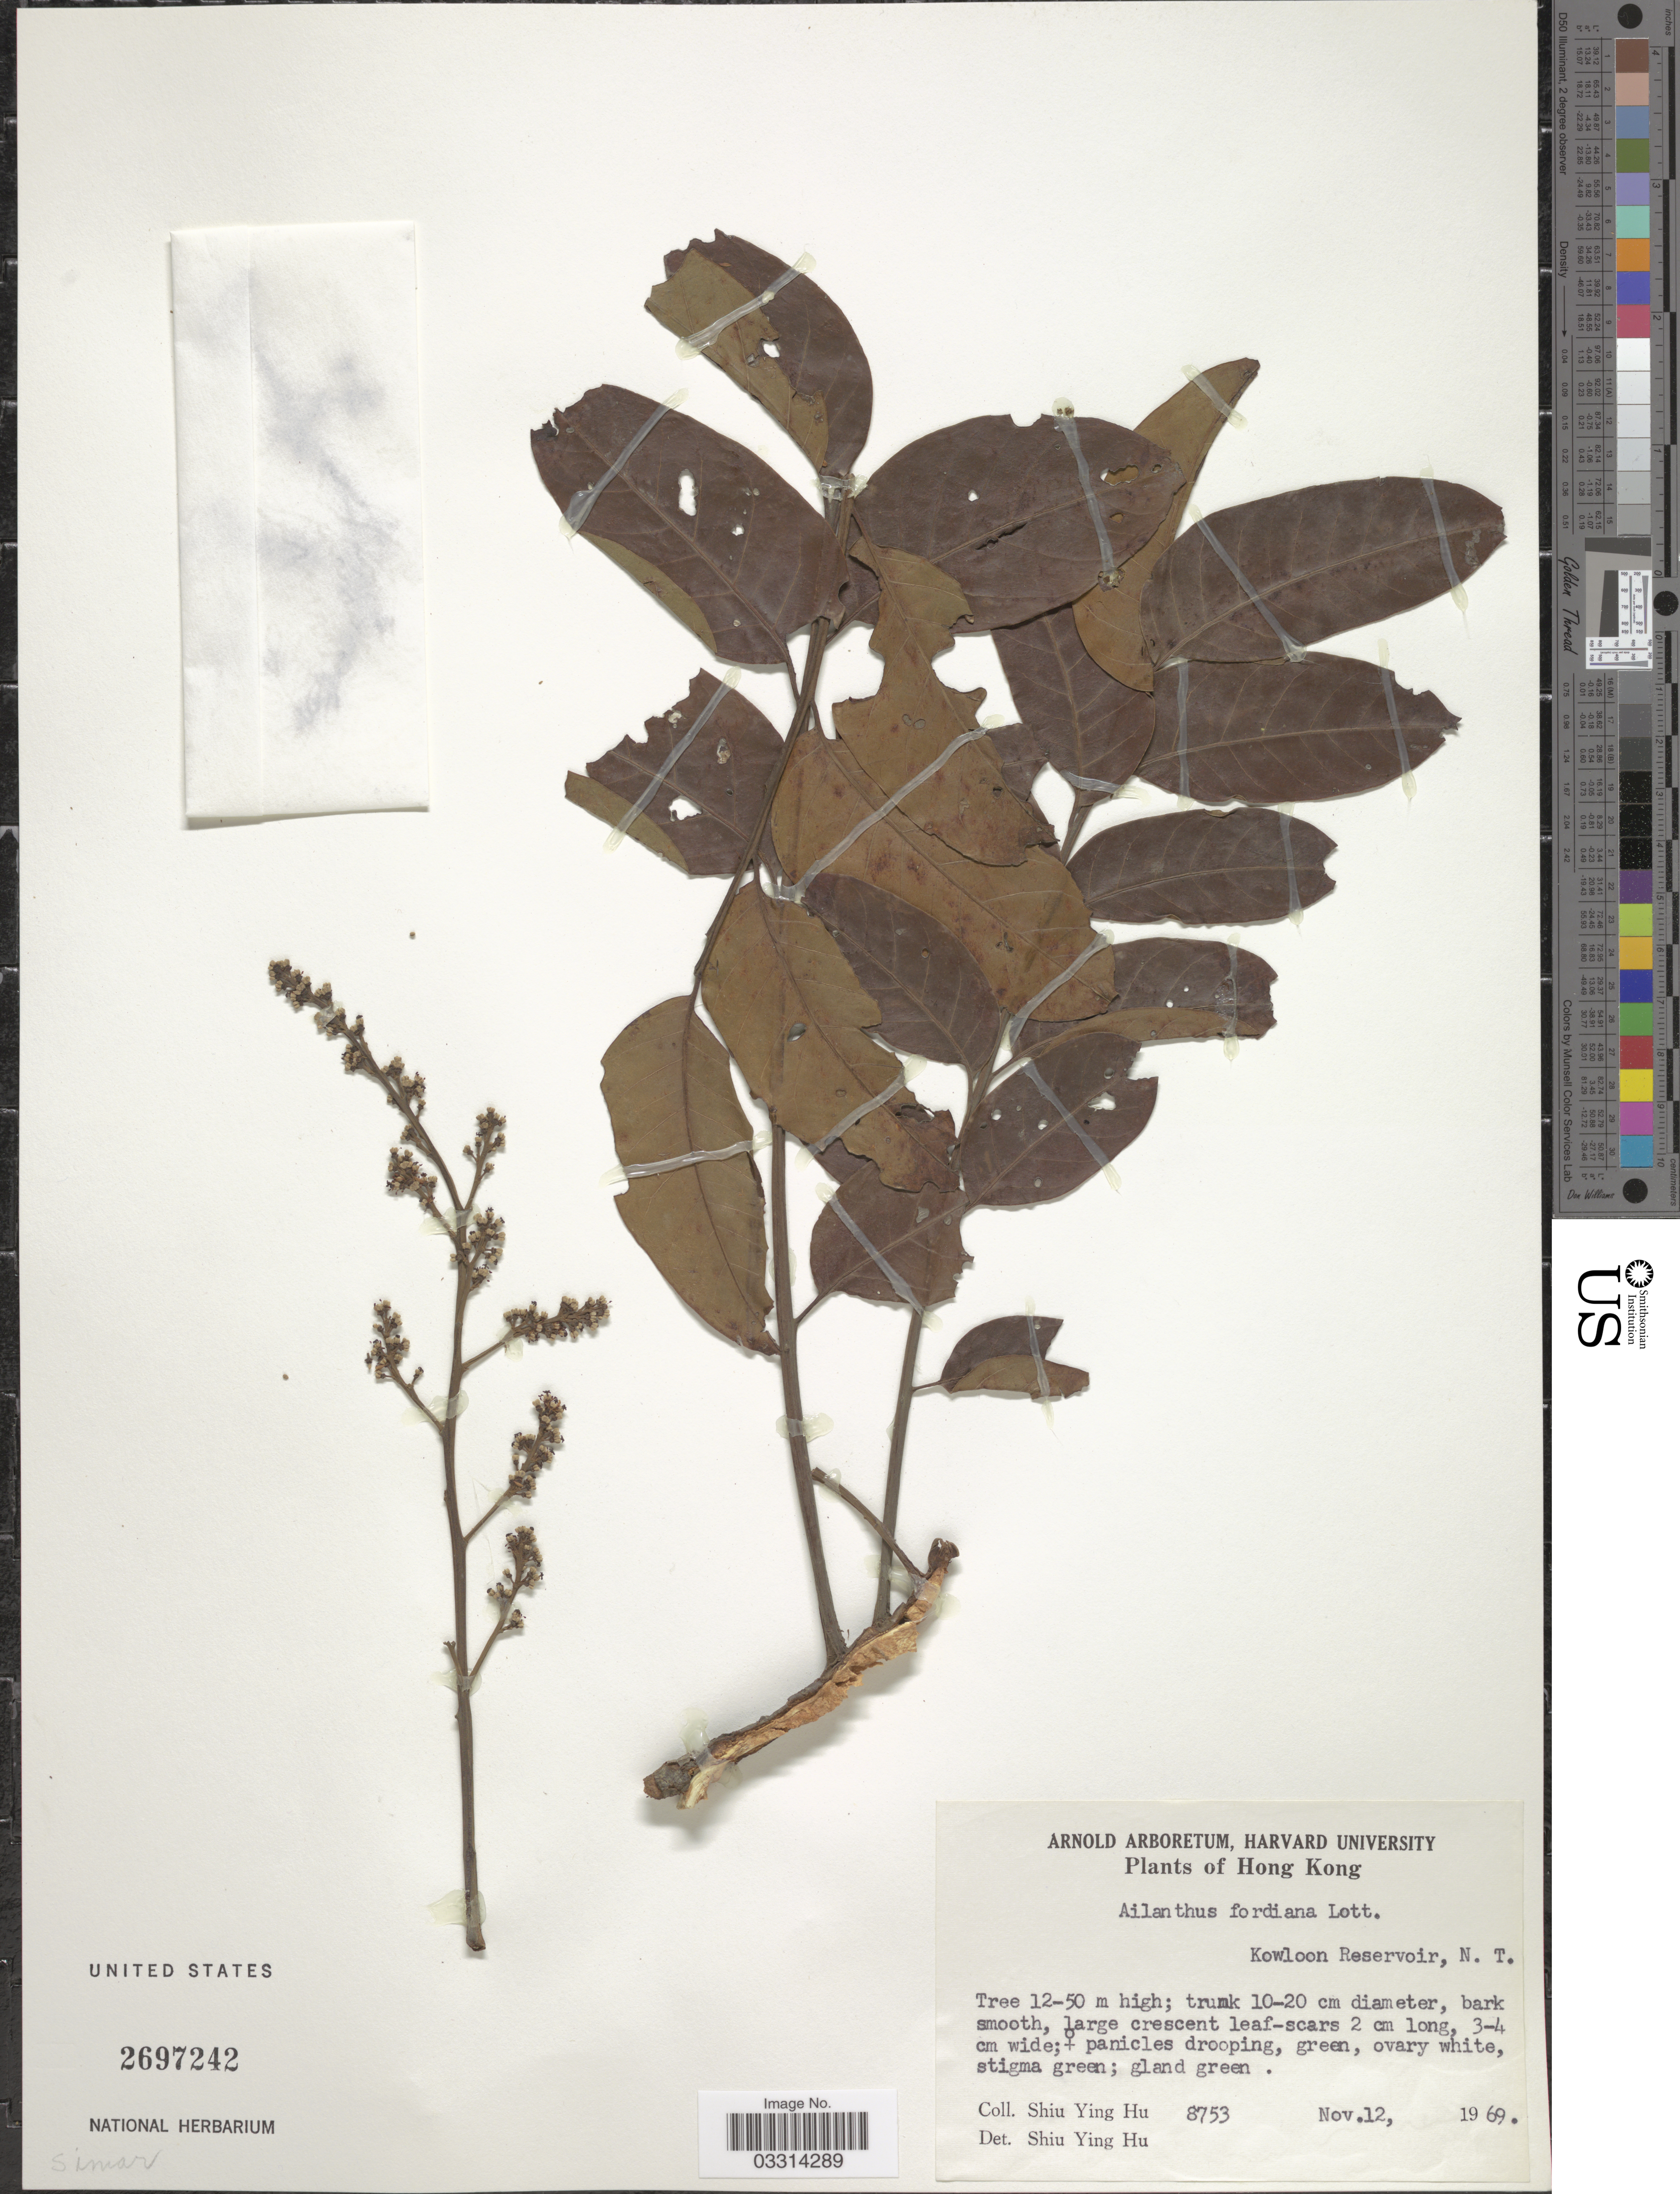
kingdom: Plantae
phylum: Tracheophyta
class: Magnoliopsida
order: Sapindales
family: Simaroubaceae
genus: Ailanthus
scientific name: Ailanthus fordii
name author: Noot.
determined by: Cao, Zi-yu, Assistant Curator of Phanerogams (PE), Institute of Botany, Chinese Academy of Sciences (CHINA)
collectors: S. Y. Hu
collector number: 8753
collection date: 1969-11-12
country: China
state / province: Hong Kong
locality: Kowloon Reservoir, N.T.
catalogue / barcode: US 2697242